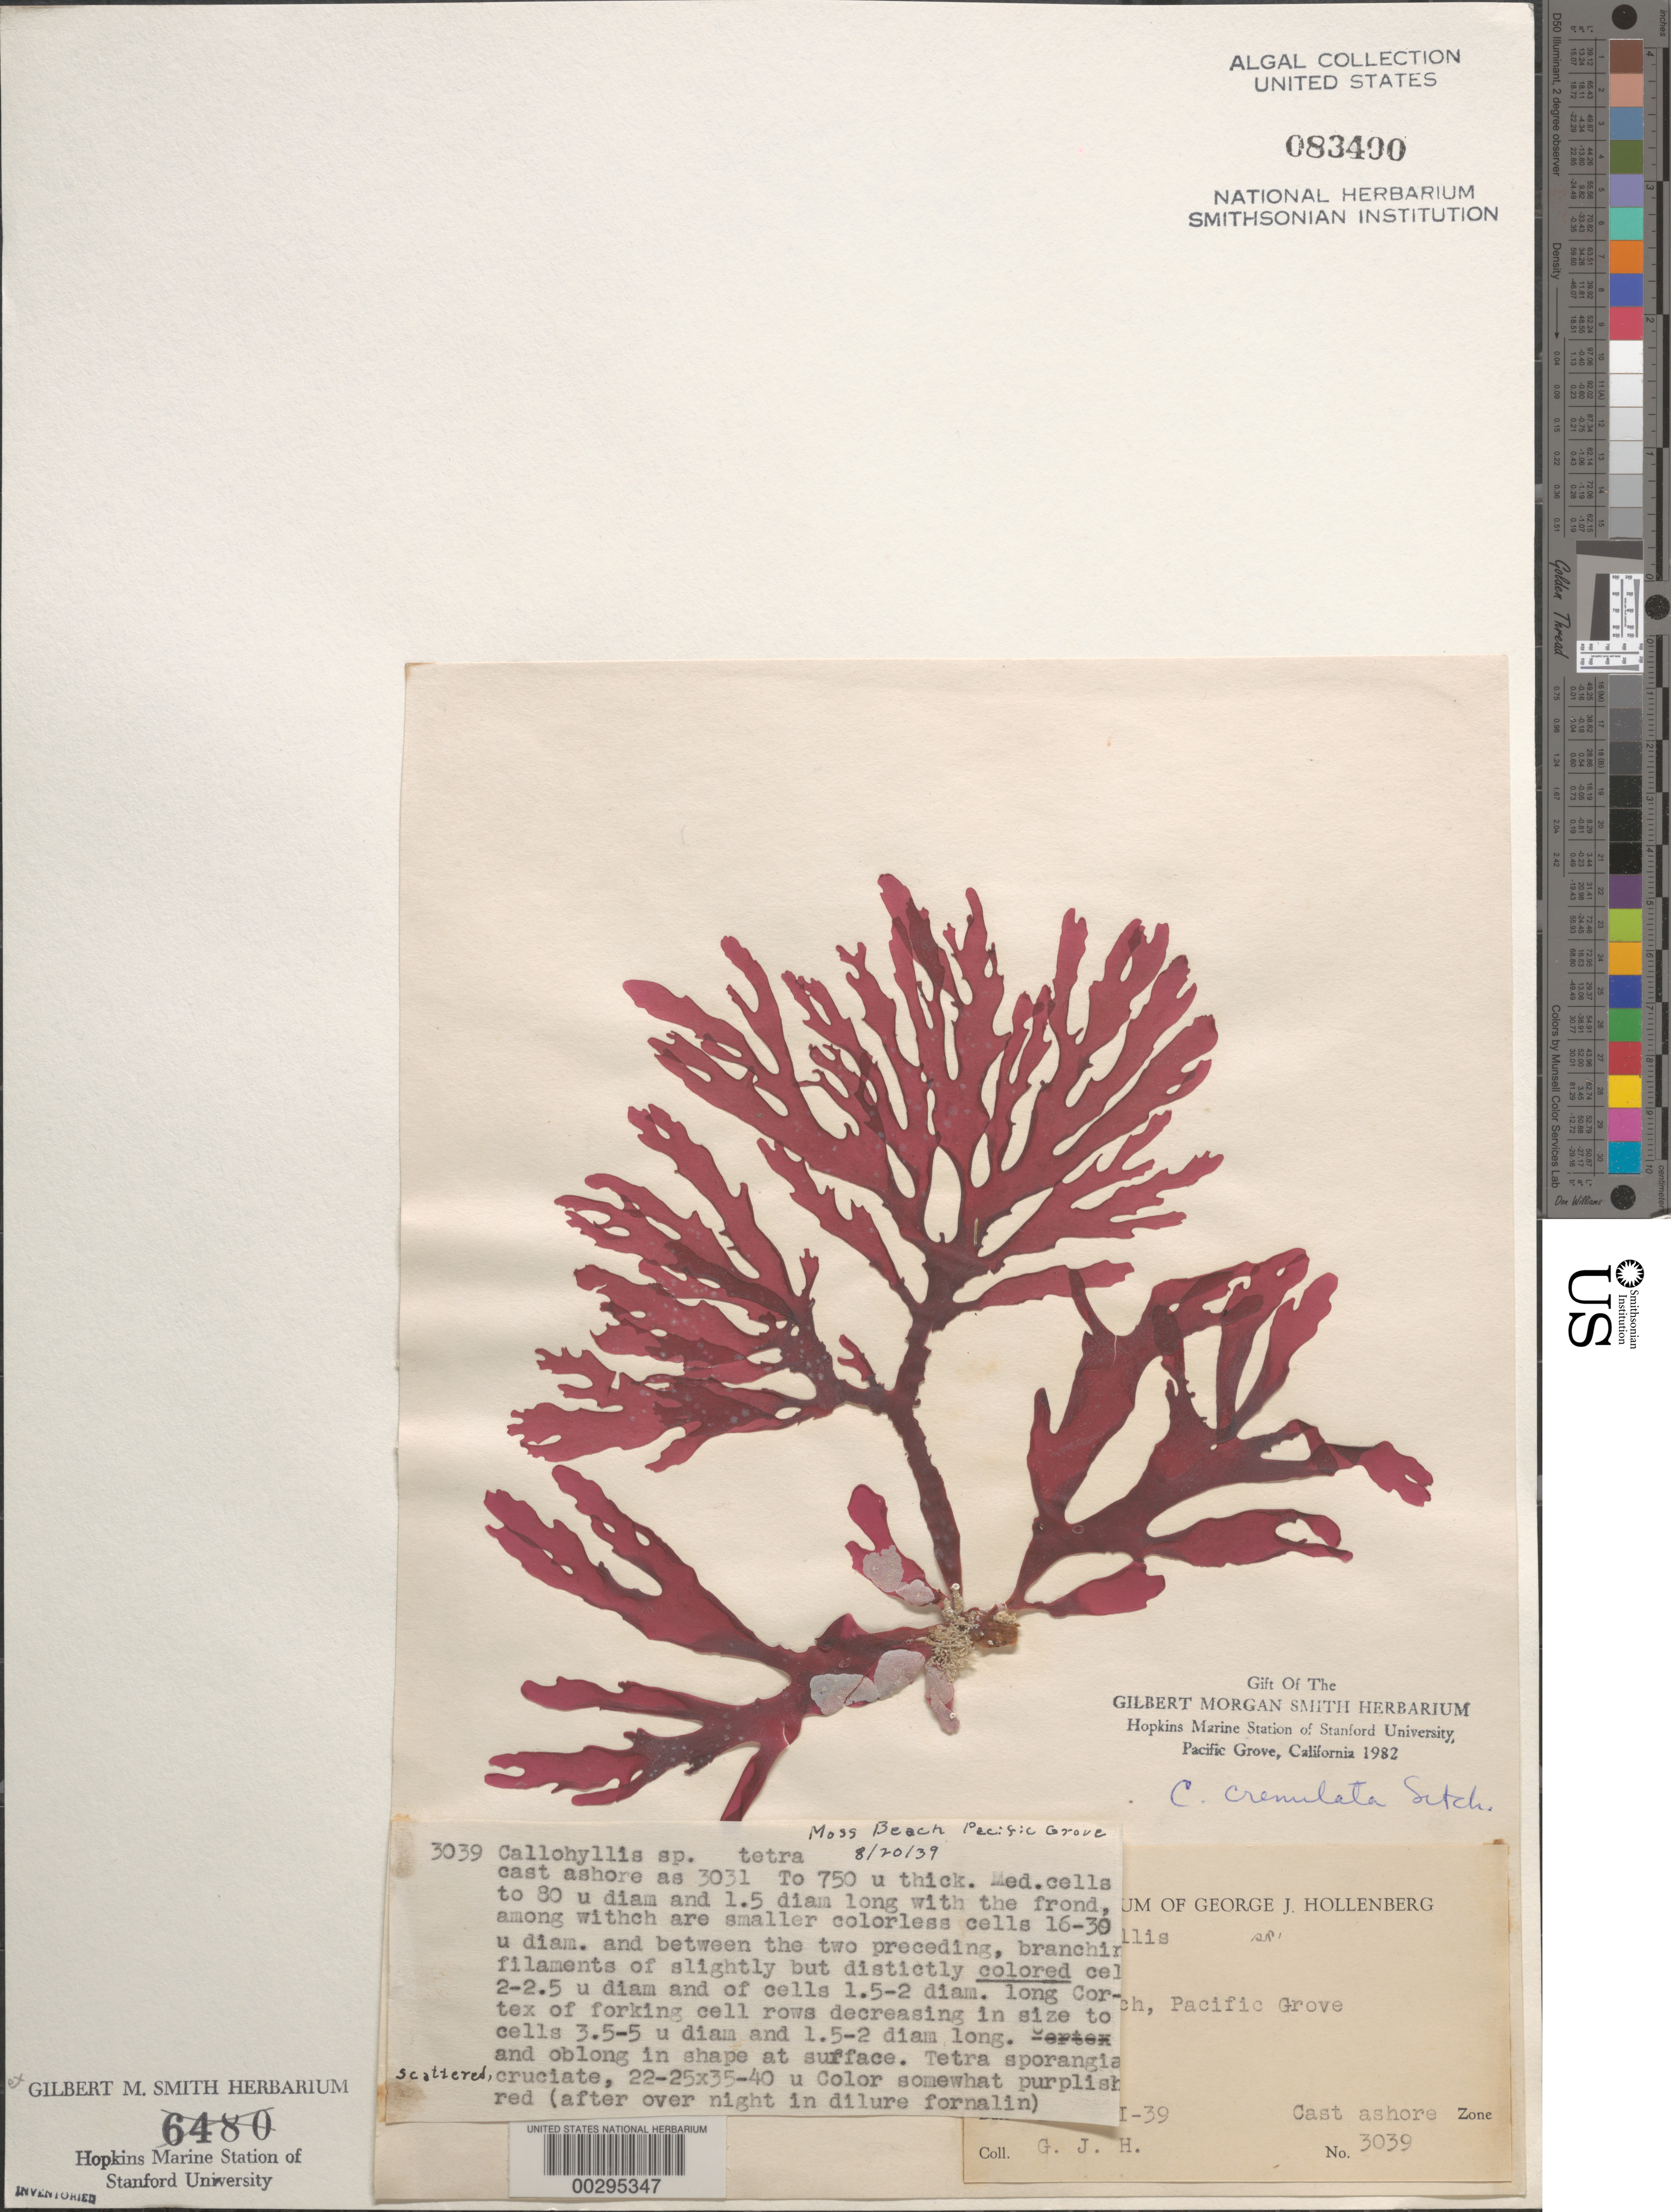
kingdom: Plantae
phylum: Rhodophyta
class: Florideophyceae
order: Gigartinales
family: Kallymeniaceae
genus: Callophyllis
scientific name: Callophyllis crenulata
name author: Setch.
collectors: G. Hollenberg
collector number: GJH 3039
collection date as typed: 20 Aug 1939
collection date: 1939-08-20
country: United States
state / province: California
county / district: Monterey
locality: Moss Beach, Pacific Grove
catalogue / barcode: US 83400